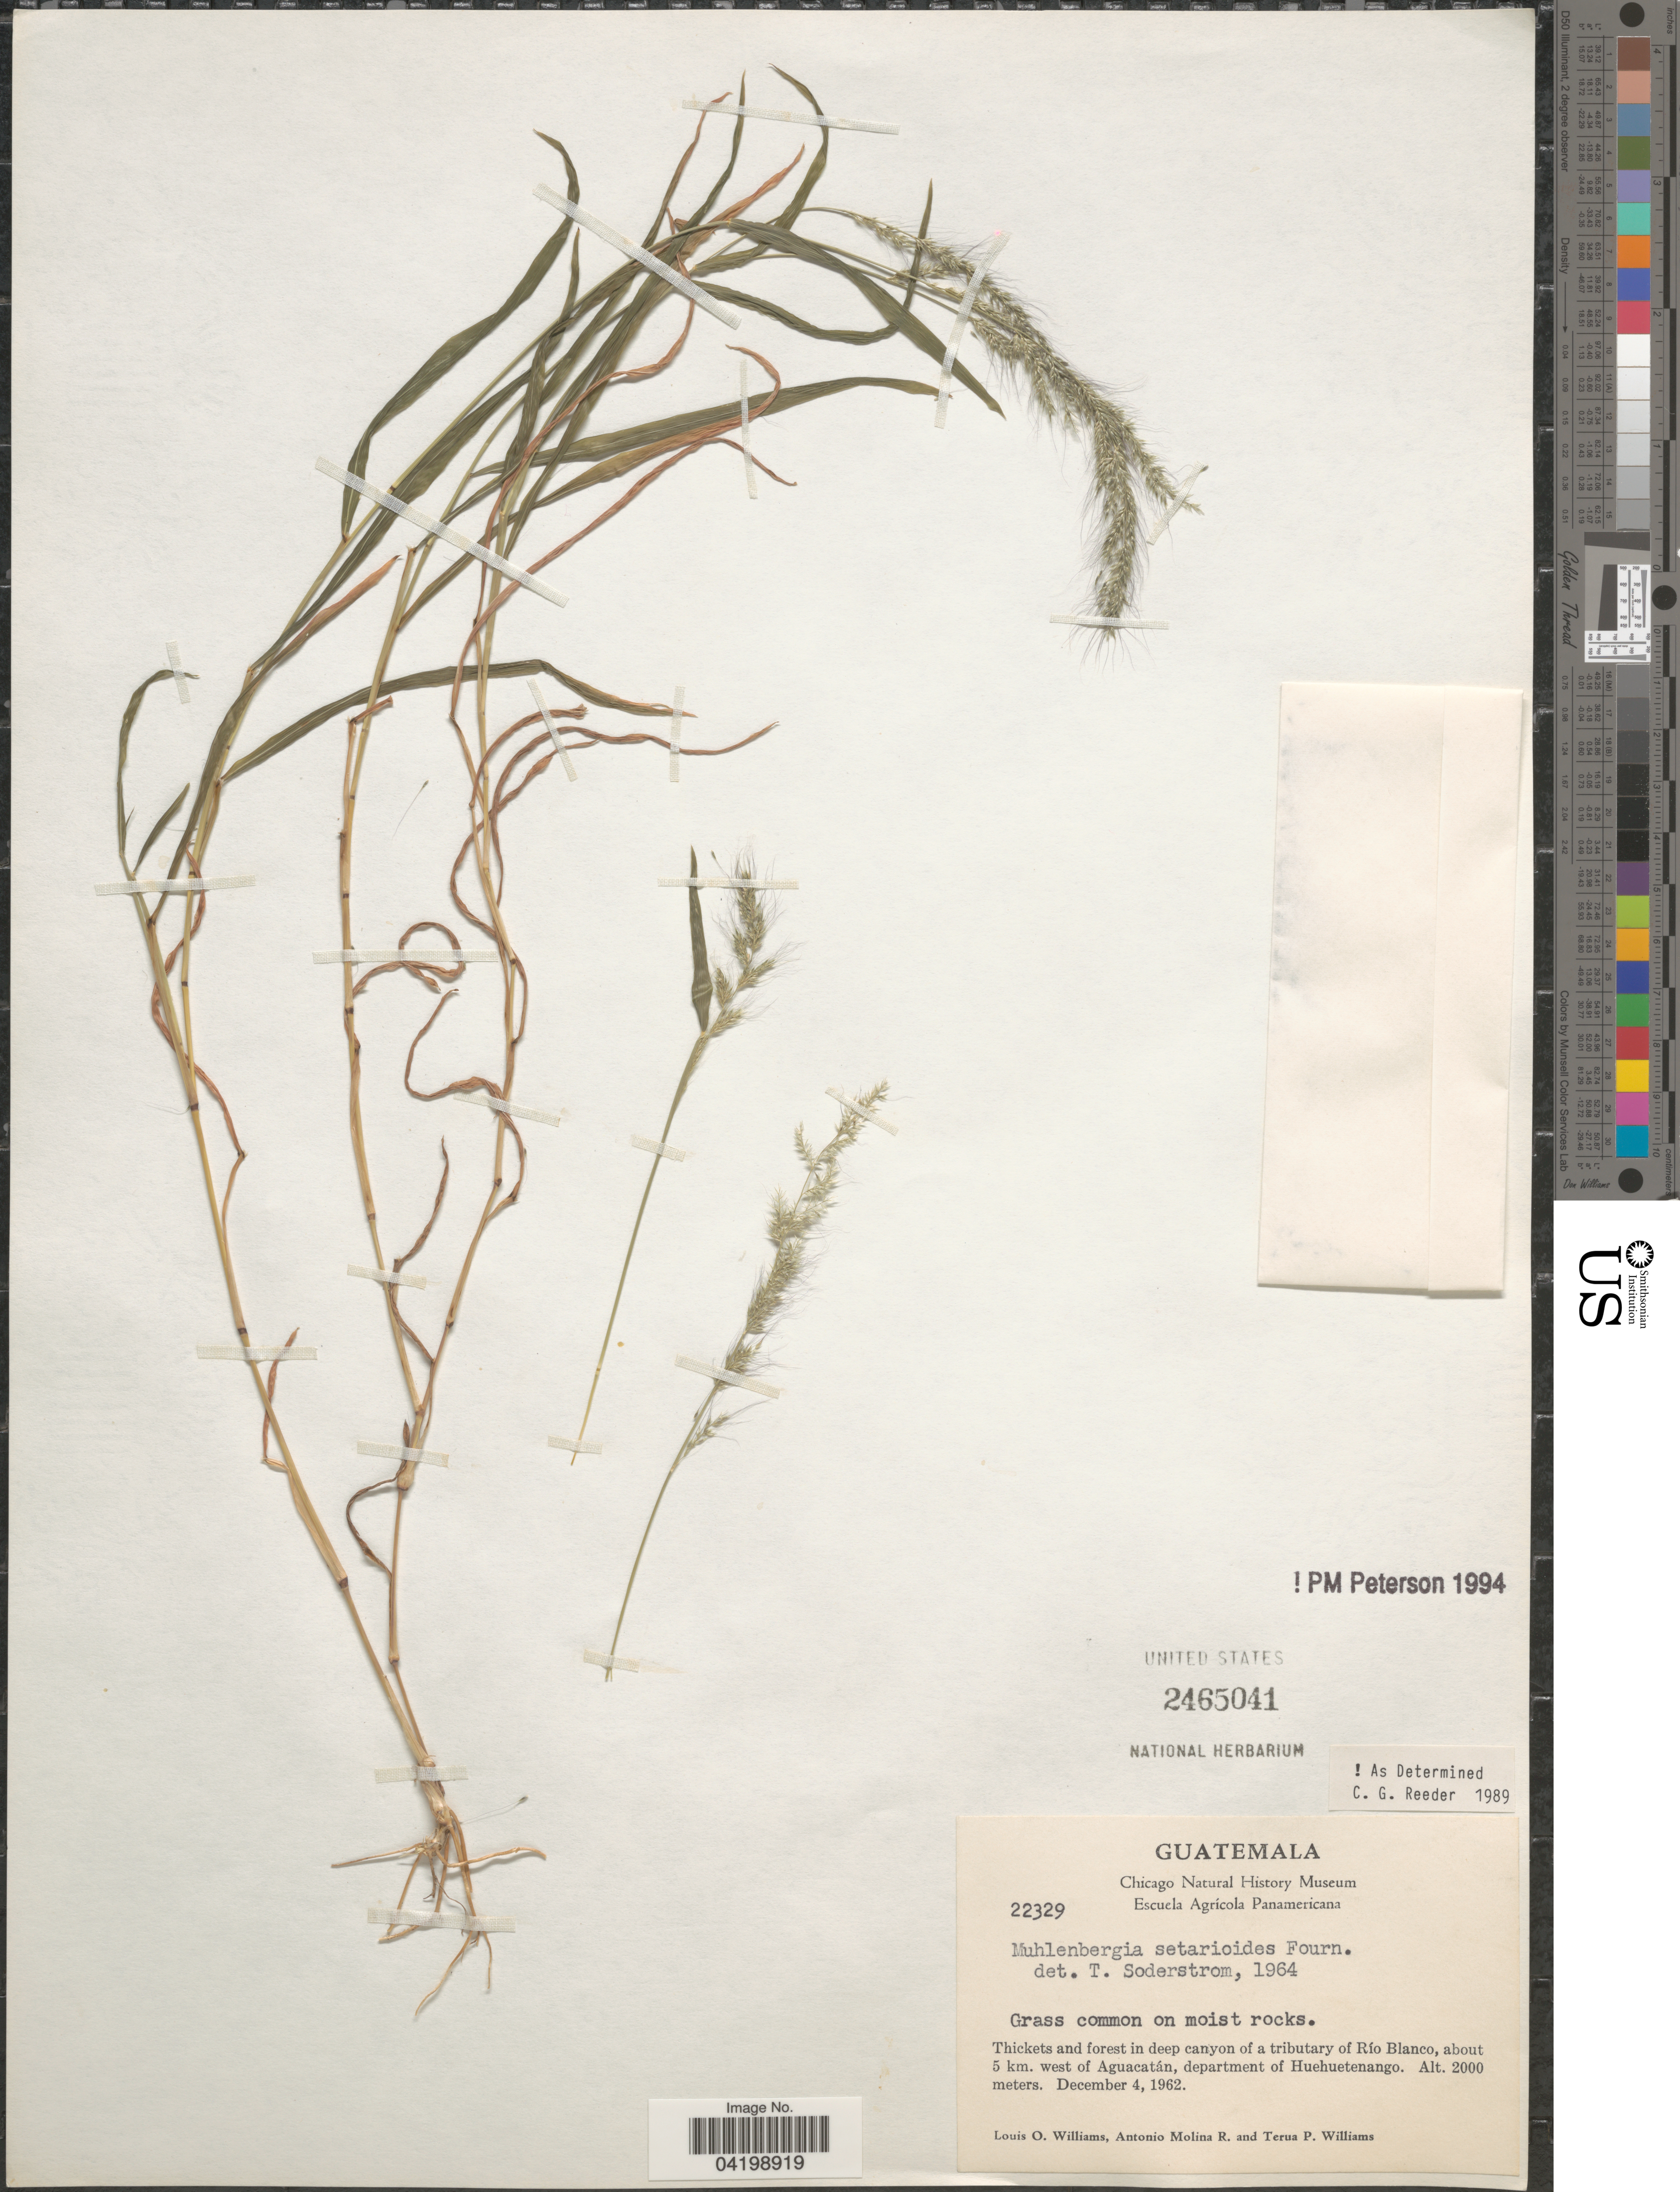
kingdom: Plantae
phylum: Tracheophyta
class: Liliopsida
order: Poales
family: Poaceae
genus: Muhlenbergia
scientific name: Muhlenbergia setarioides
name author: E. Fourn.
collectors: L. O. Williams, A. Molina R. & T. P. Williams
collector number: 22329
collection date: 1962-12-04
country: Guatemala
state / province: Huehuetenango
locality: Thickets and forest in deep canyon of a tributary of Río Blanco, about 5 km. west of Aguacatán, department of Huehuetenango.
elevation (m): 2000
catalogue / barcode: US 2465041